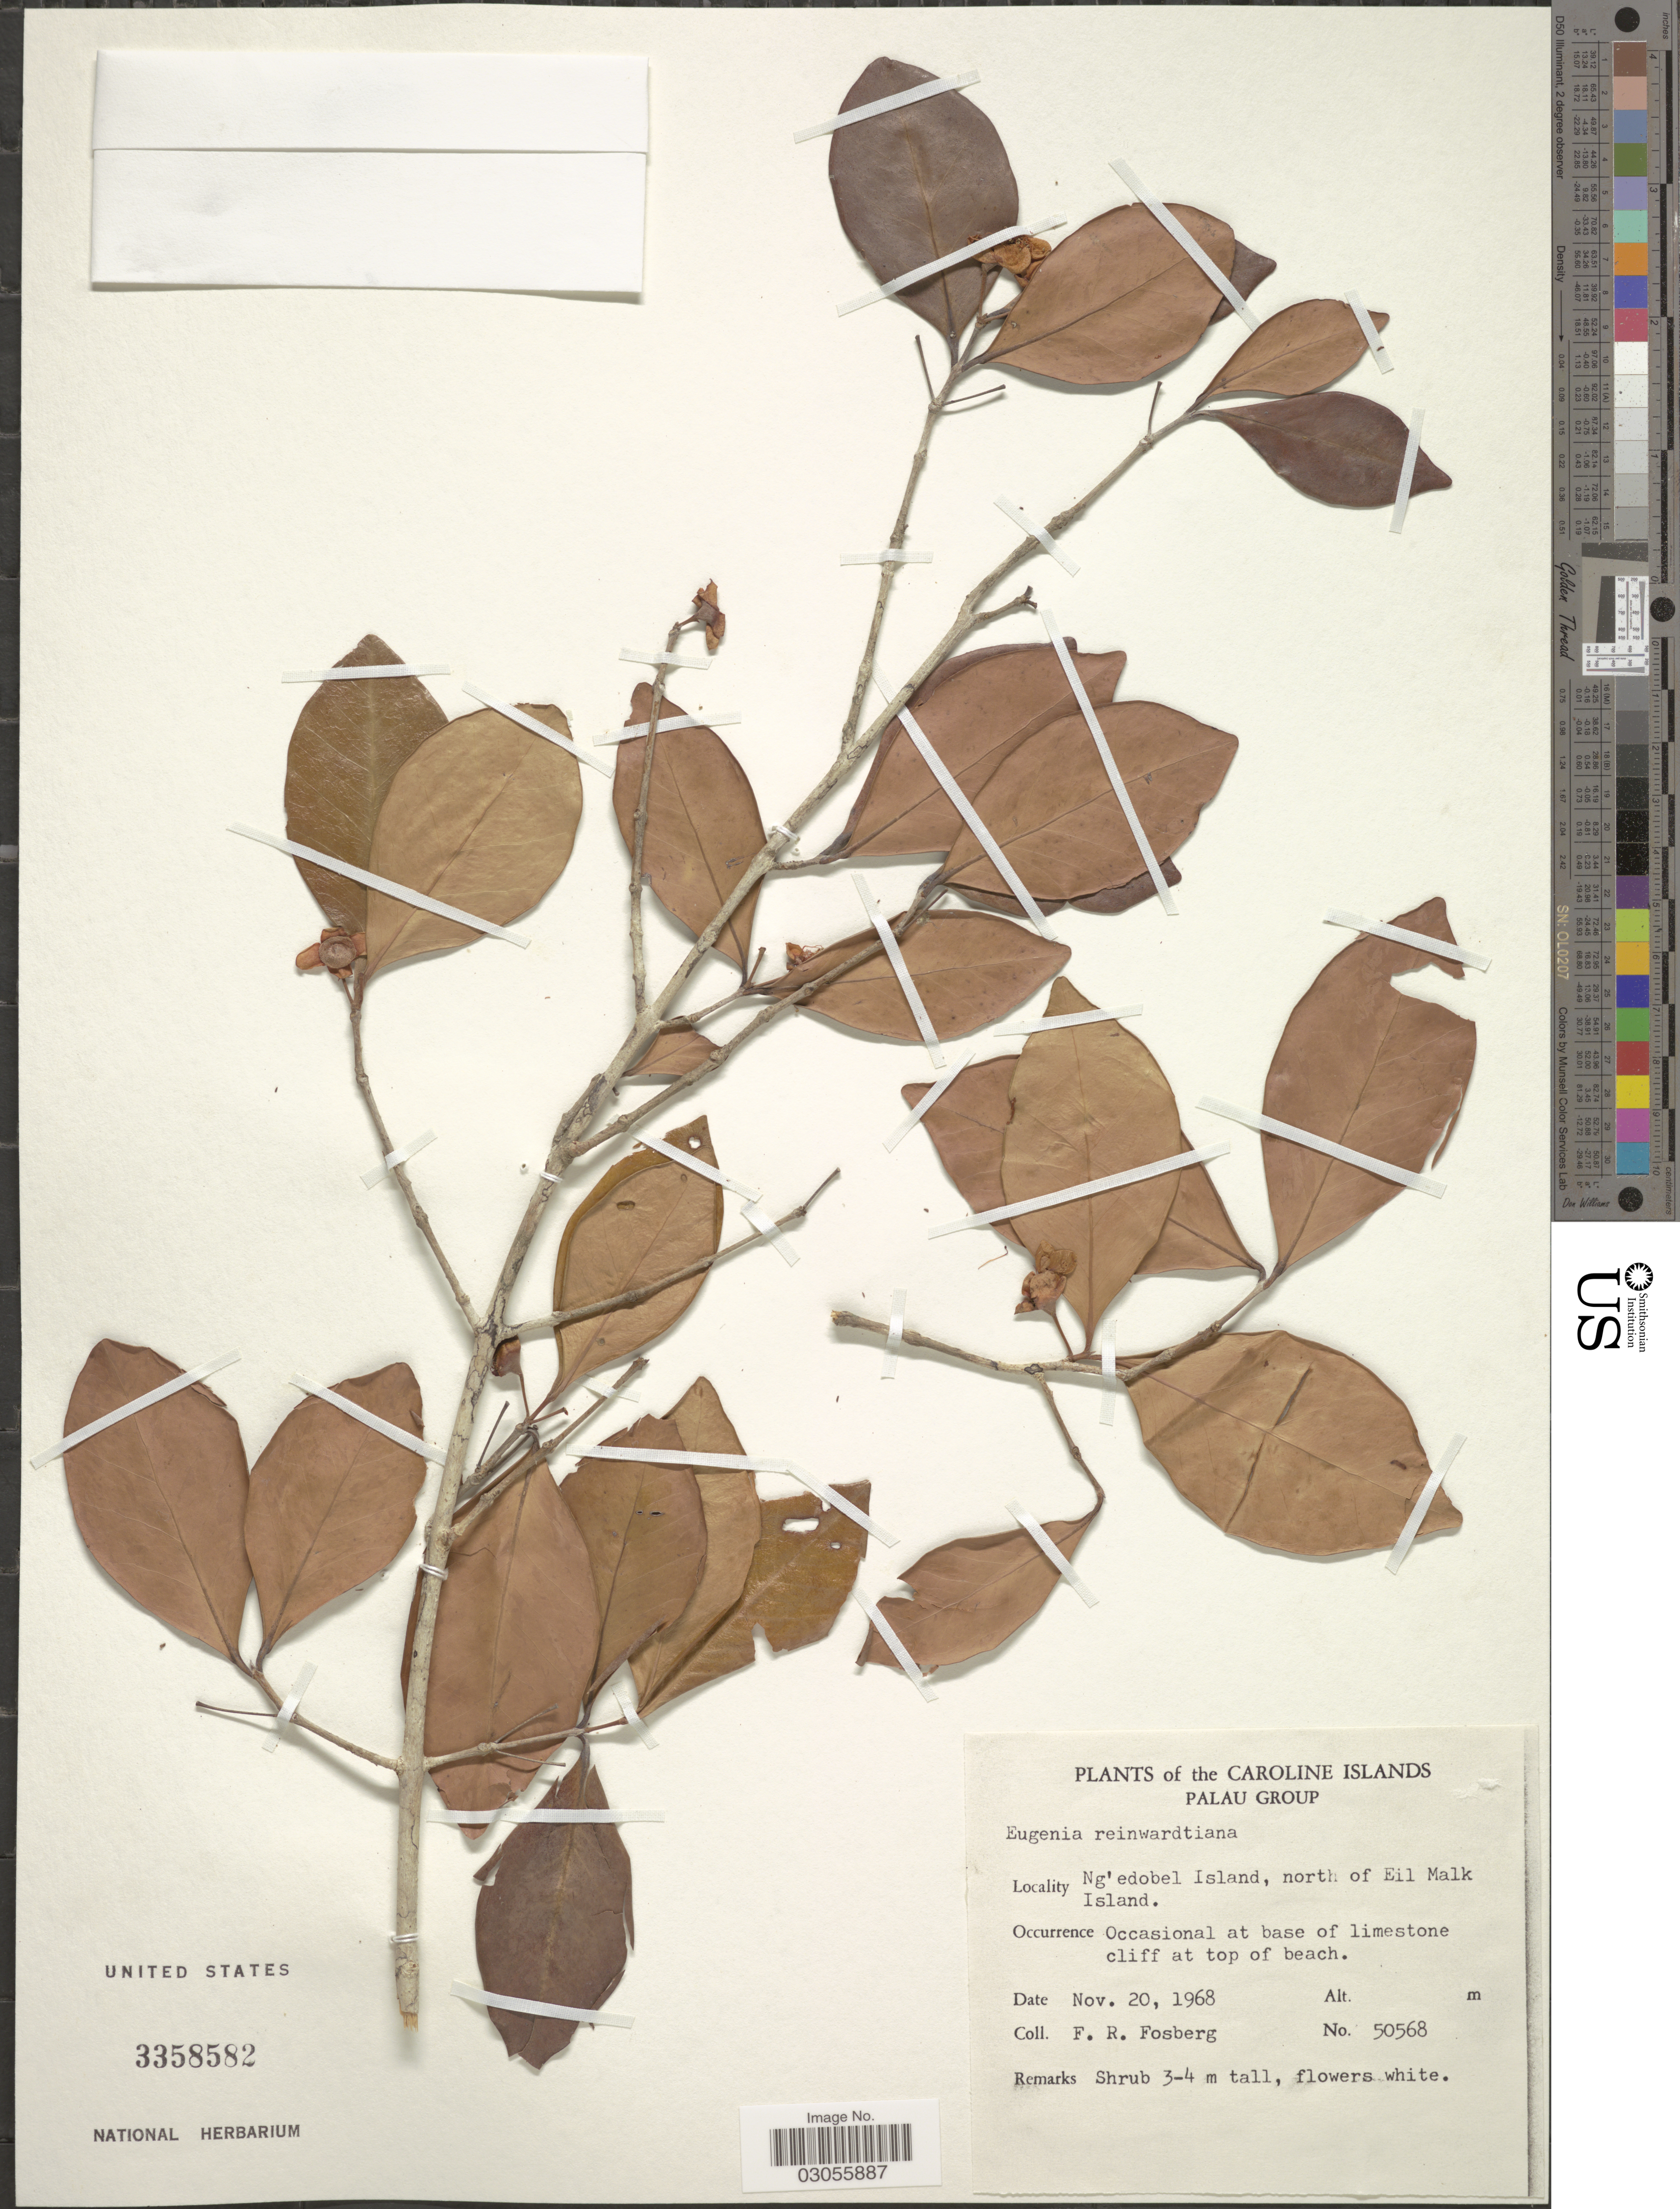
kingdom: Plantae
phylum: Tracheophyta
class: Magnoliopsida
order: Myrtales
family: Myrtaceae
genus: Eugenia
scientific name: Eugenia reinwardtiana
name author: (Blume) DC.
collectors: F. R. Fosberg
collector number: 50568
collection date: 1968-11-20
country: Palau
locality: Caroline Islands. Palau Group. Ng'edobel Island, north of Eil Malk Island. Occasional at base of limestone cliff at top of beach.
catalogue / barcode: US 3358582